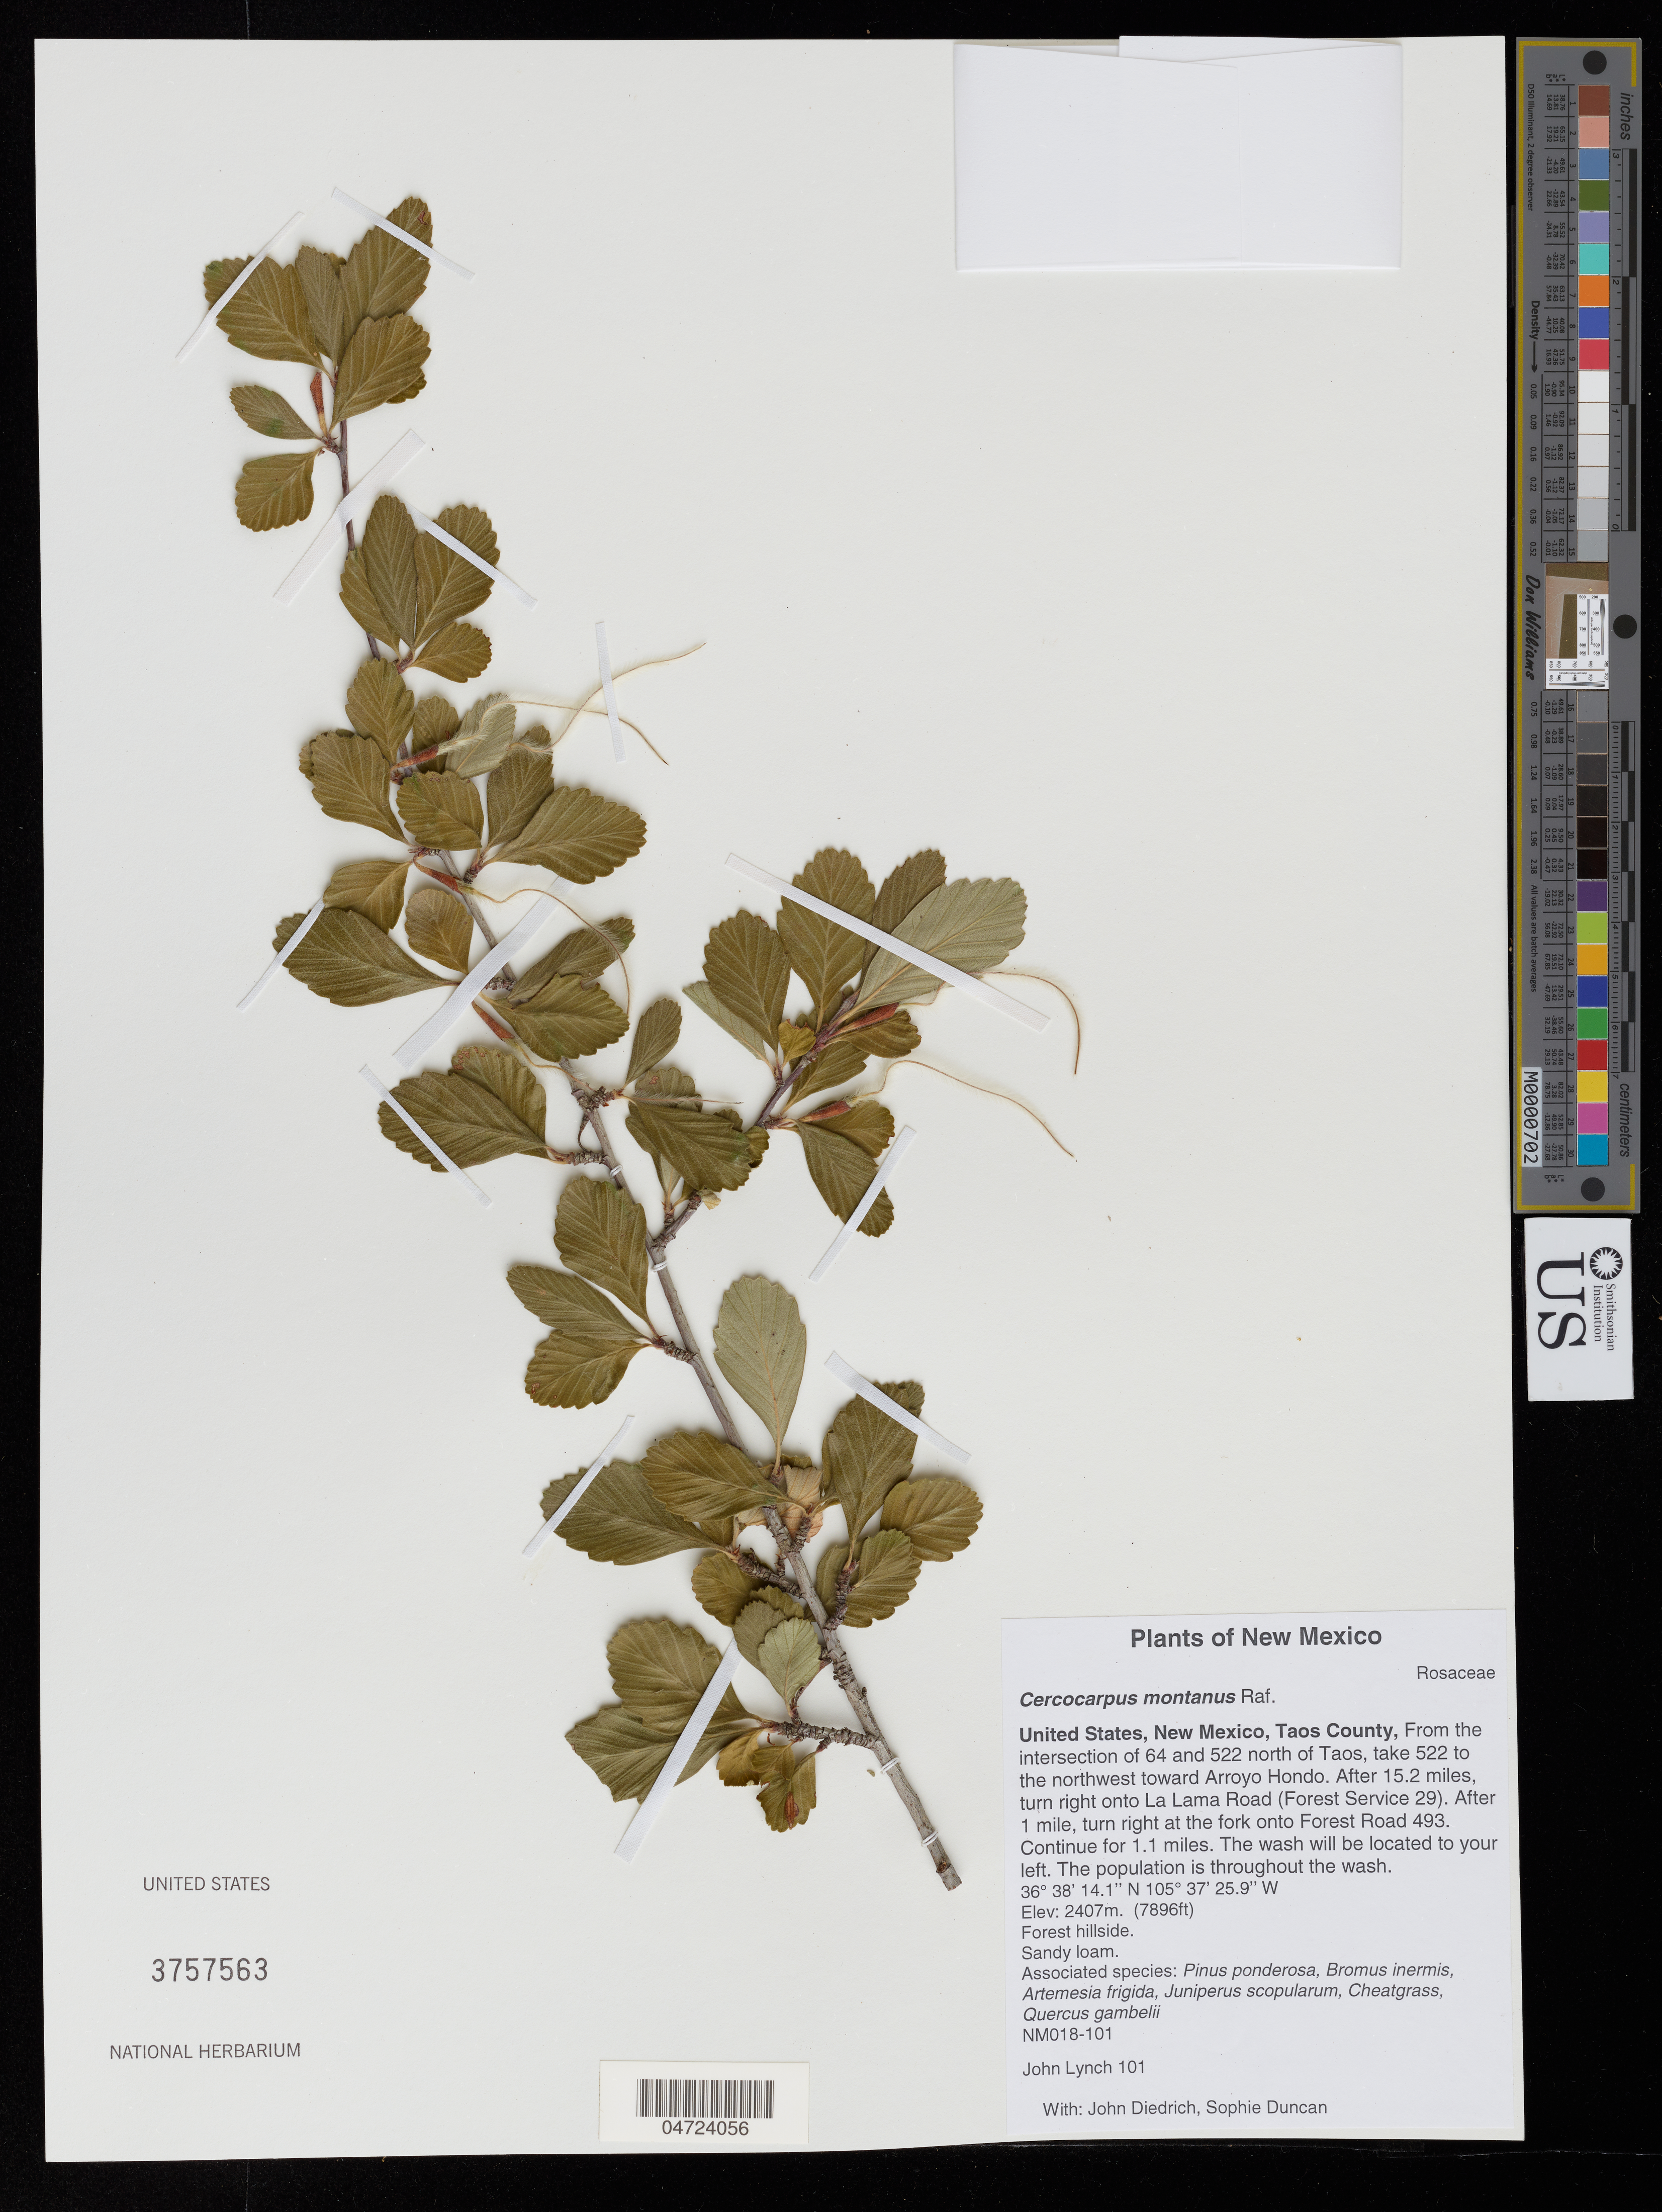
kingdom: Plantae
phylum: Tracheophyta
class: Magnoliopsida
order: Rosales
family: Rosaceae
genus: Cercocarpus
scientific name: Cercocarpus montanus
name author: Raf.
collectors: J. Lynch, J. Diedrich & S. Duncan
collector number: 101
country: United States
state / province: New Mexico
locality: Taos County, From the intersection of 64 and 522 north of Taos, take 522 to the northwest toward Arroyo Hondo. After 15.2 miles, turn right onto La Lama Road (Forest Service 29). After 1 mile, turn right at the fork onto Forest Road 493. Continue for 1.1 miles. The wash will be located to your left. The population is throughout the wash.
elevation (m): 2407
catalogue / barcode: US 3757563